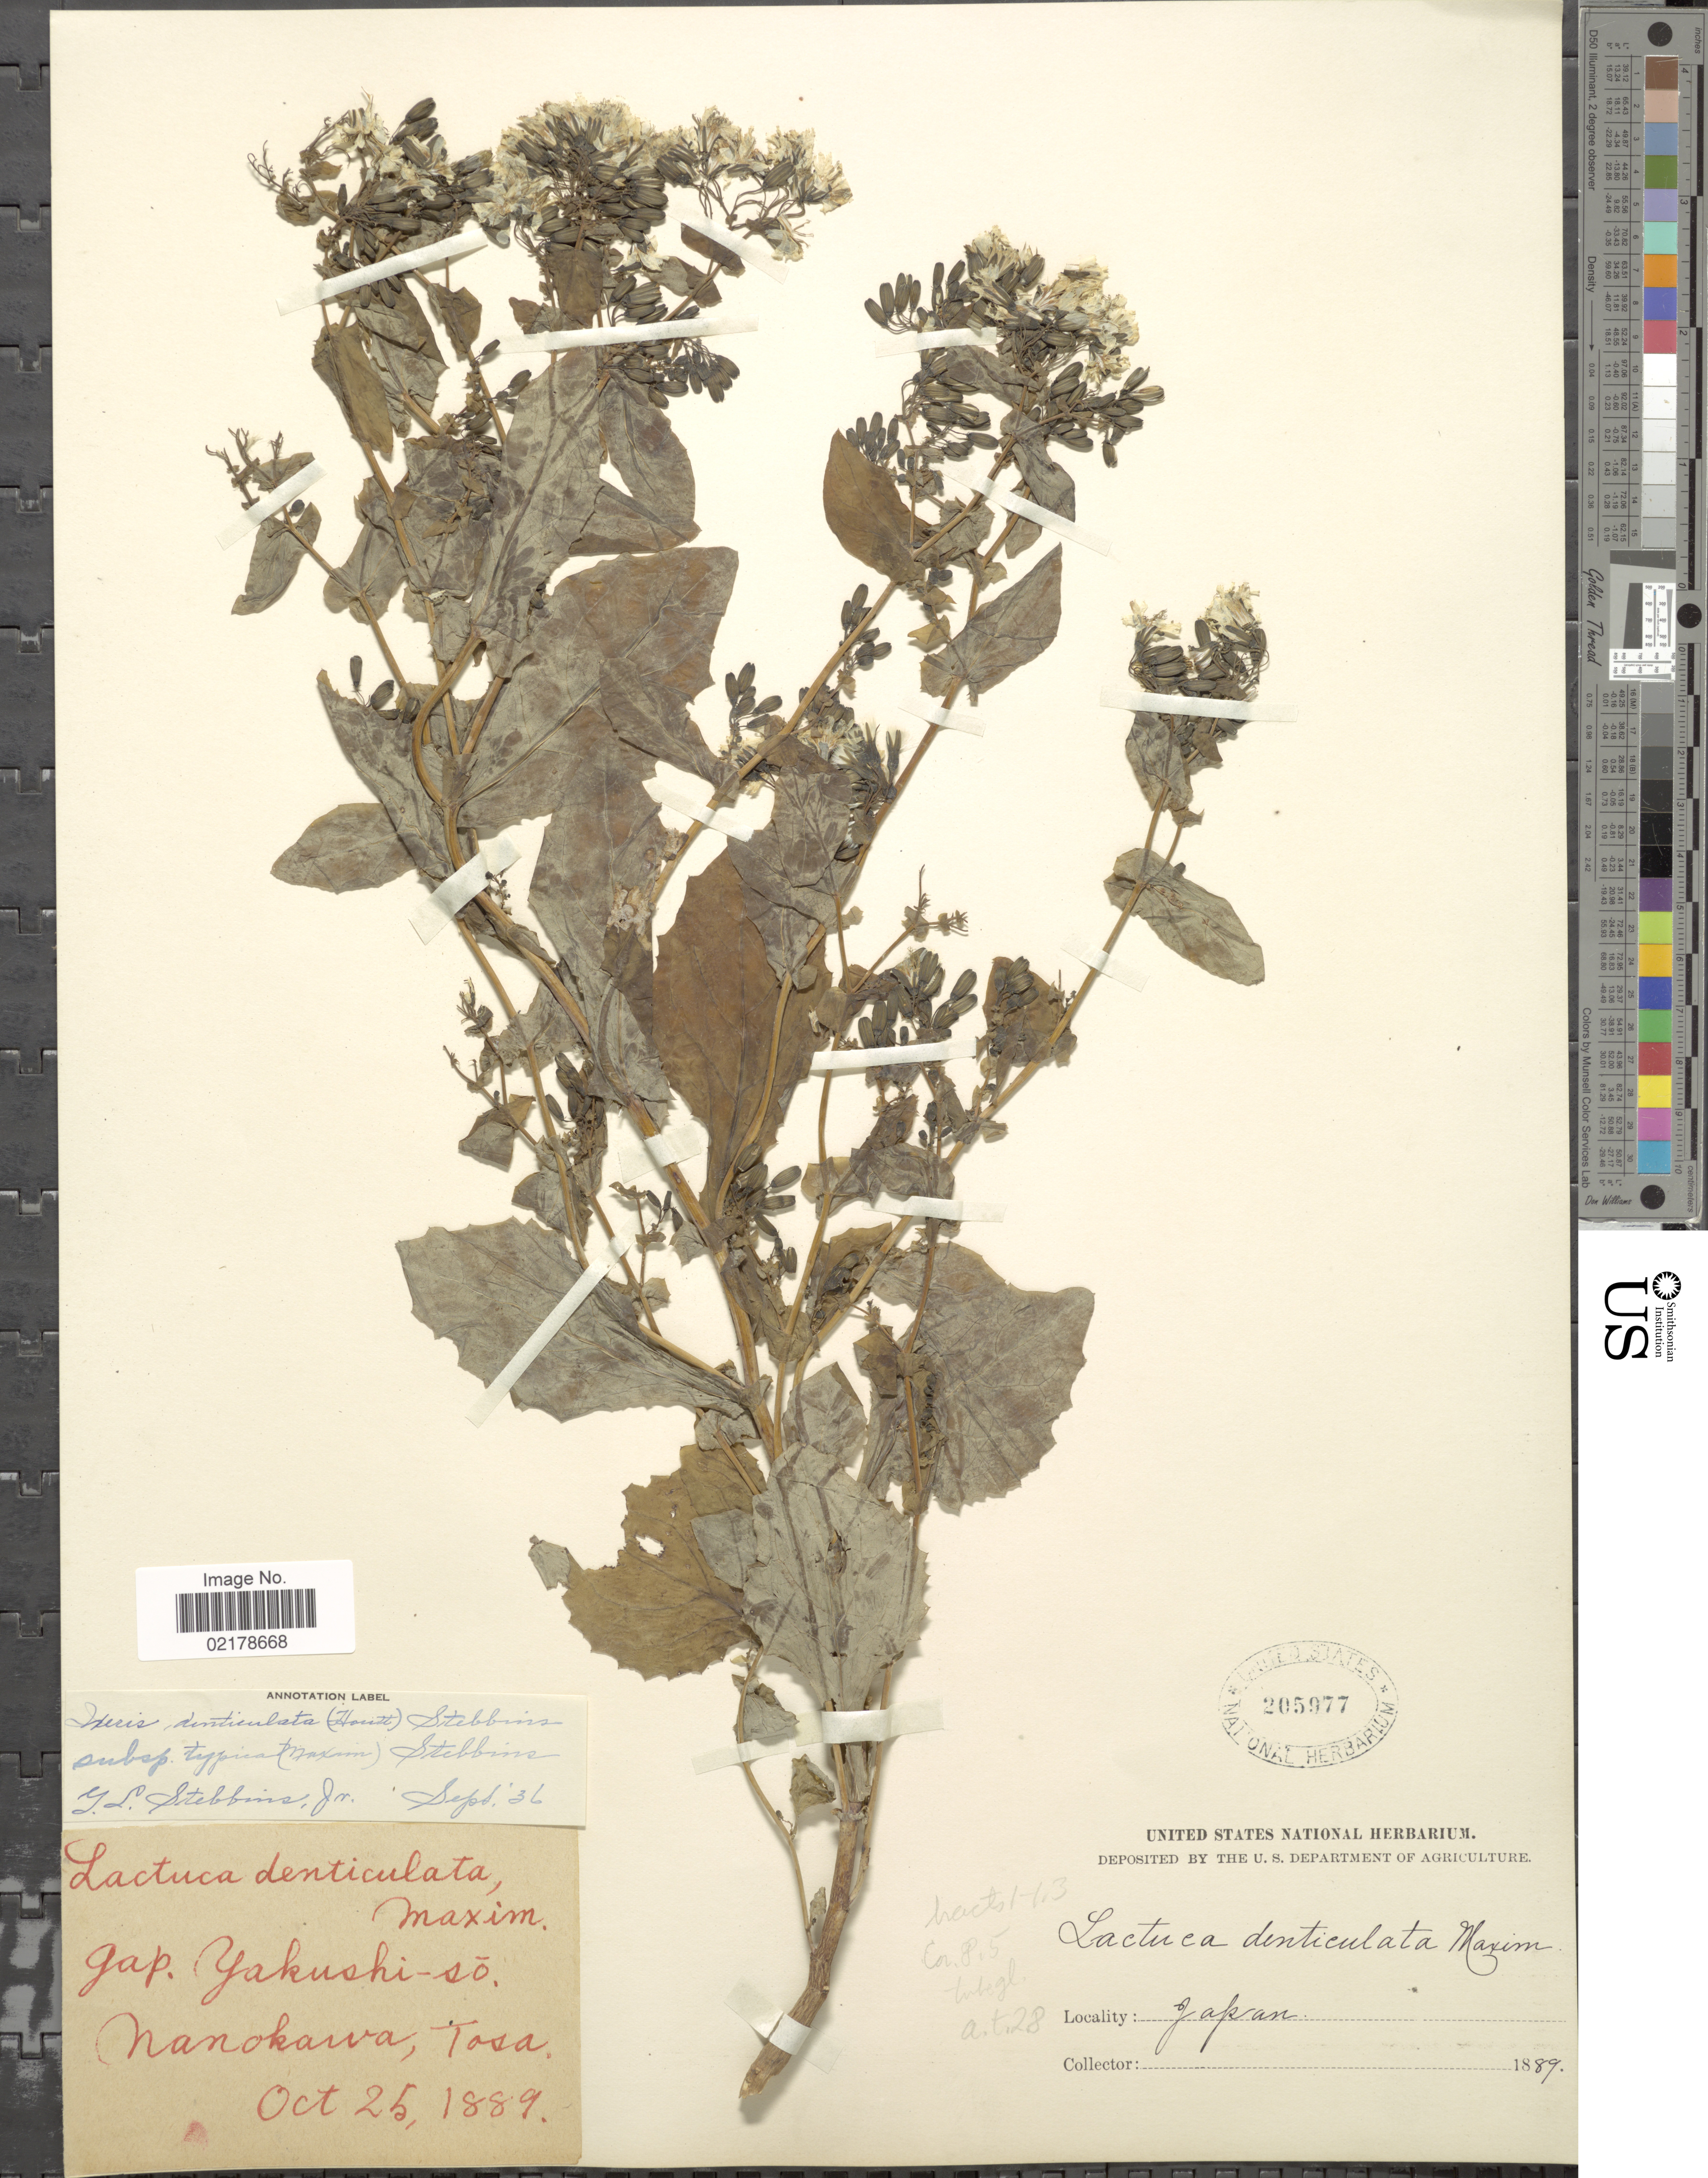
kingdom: Plantae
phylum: Tracheophyta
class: Magnoliopsida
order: Asterales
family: Asteraceae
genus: Crepidiastrum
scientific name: Crepidiastrum denticulatum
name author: (Houtt.) Pak & Kawano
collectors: U.S. National Herbarium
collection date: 1889-10-25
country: Japan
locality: Gap. Yakushi-sö, Nanokawa, Tosa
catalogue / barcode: US 205977